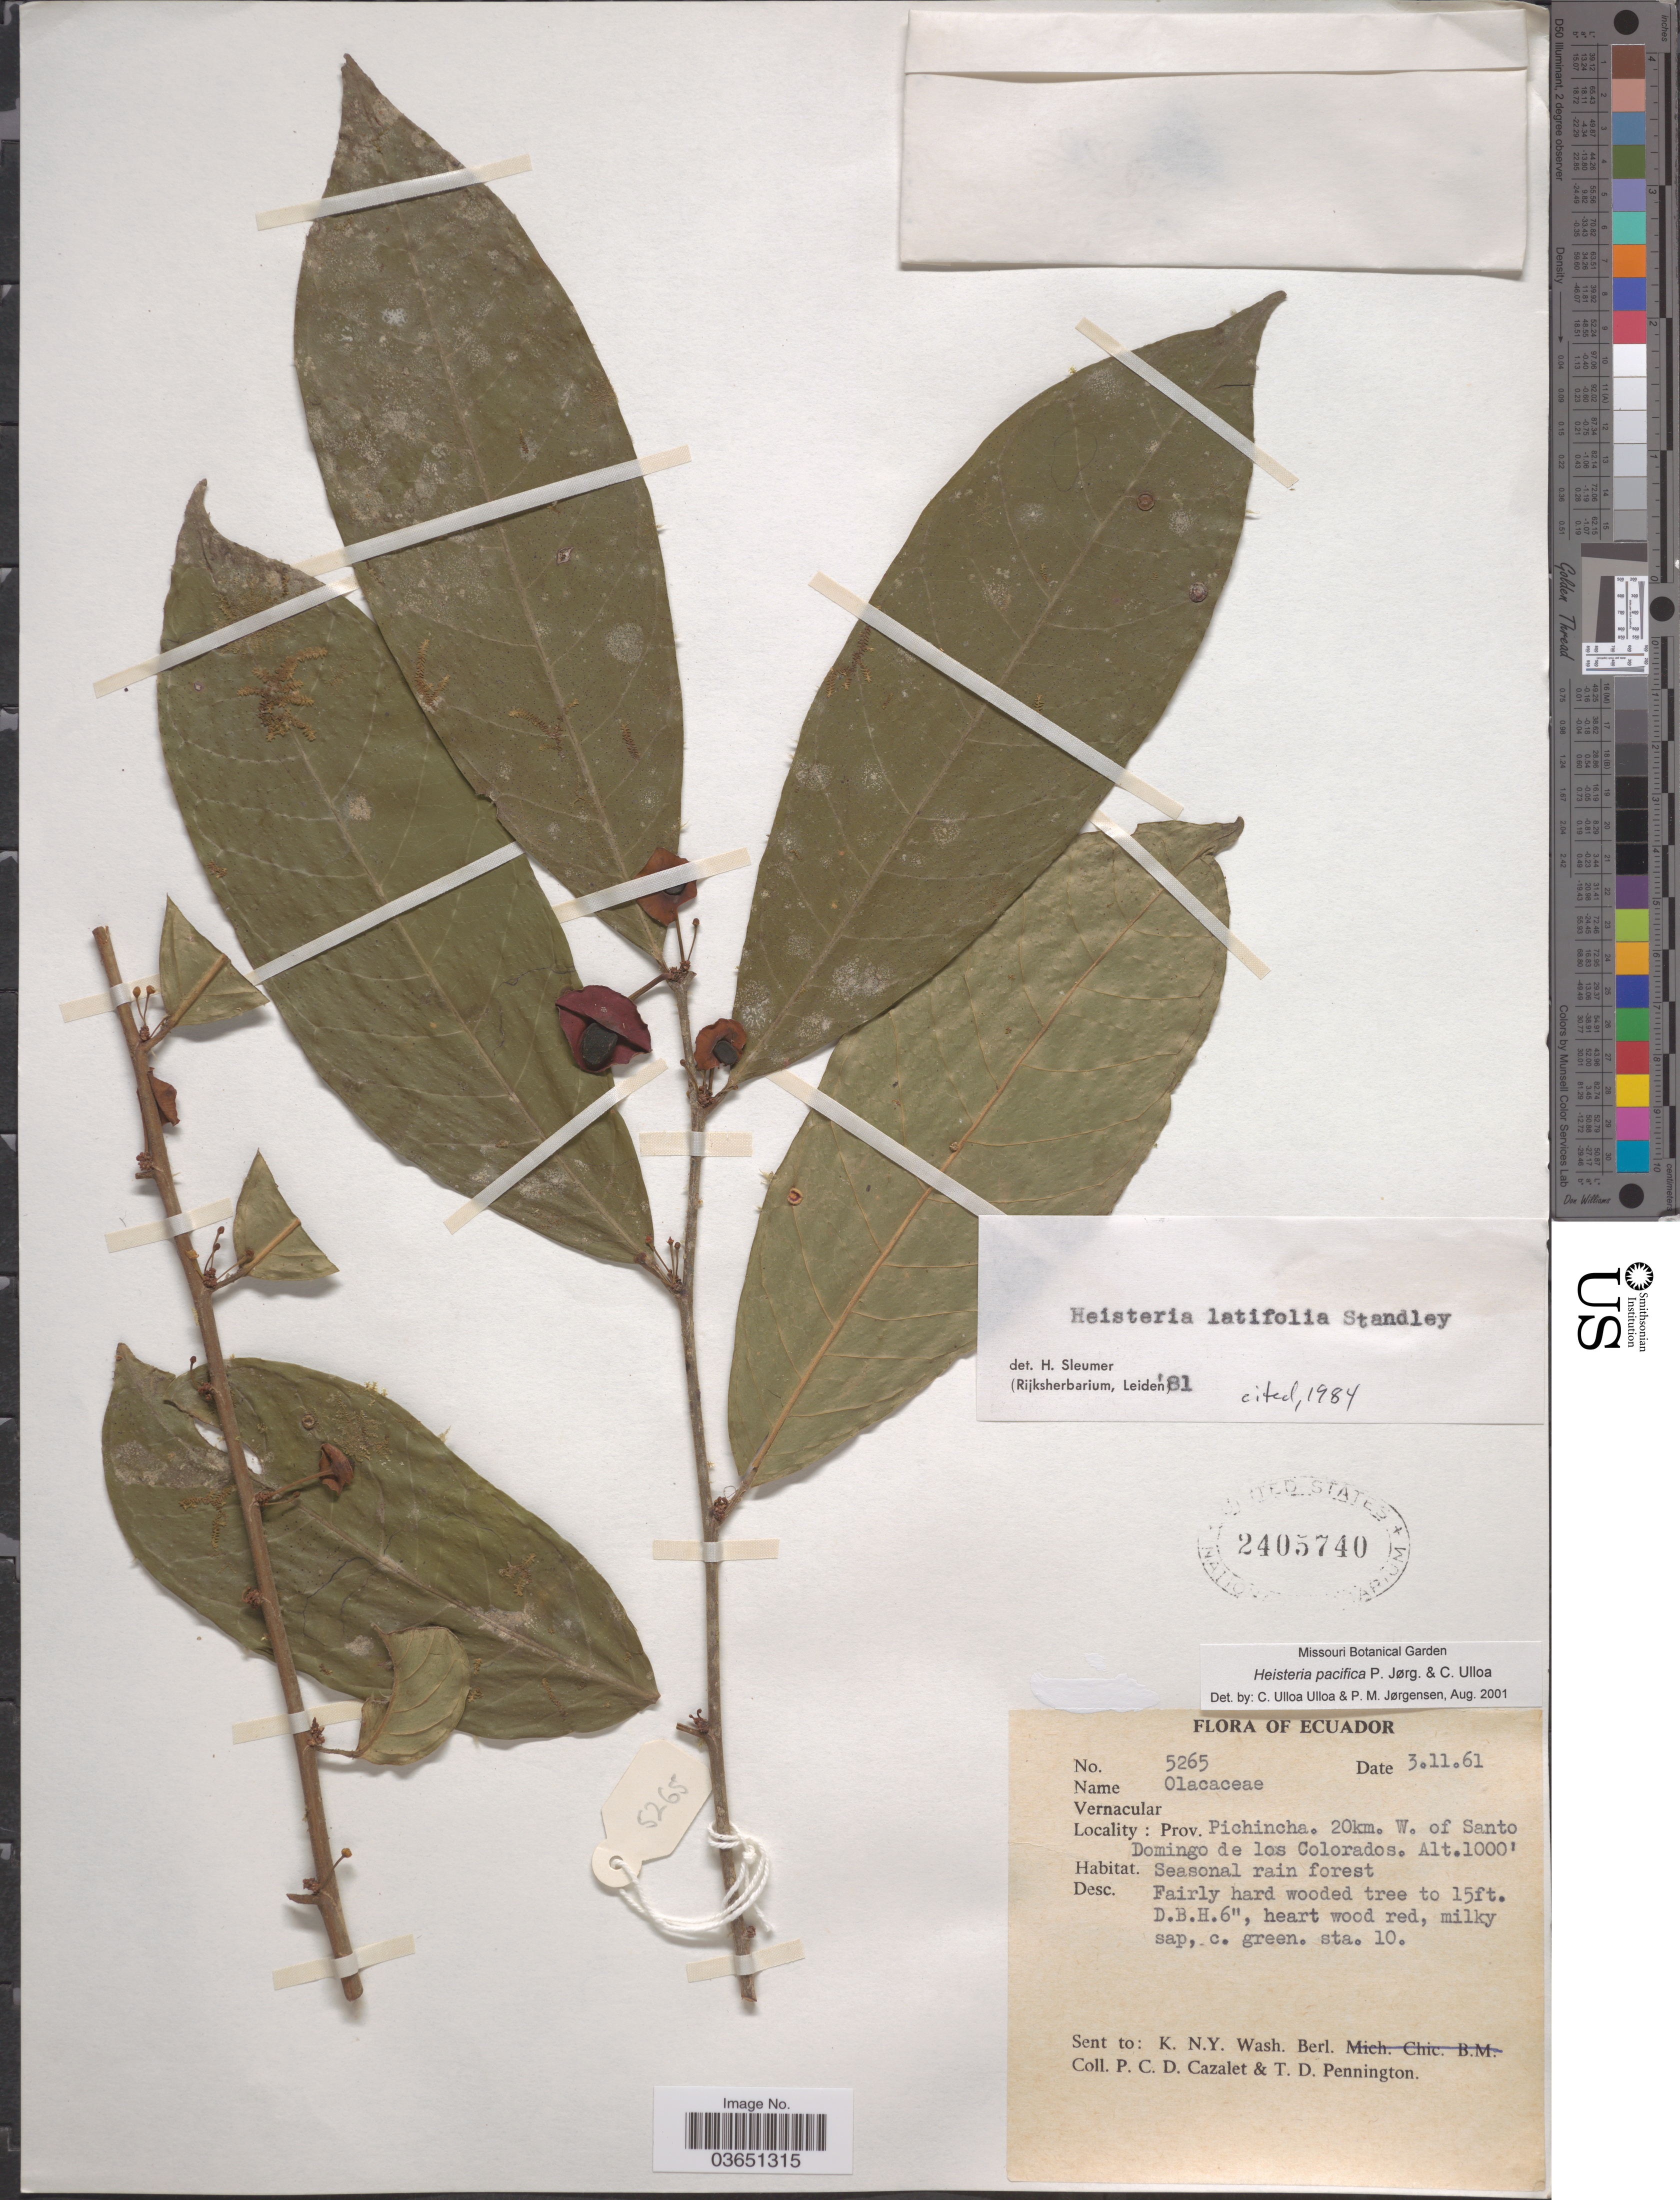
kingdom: Plantae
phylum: Tracheophyta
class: Magnoliopsida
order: Santalales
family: Erythropalaceae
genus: Heisteria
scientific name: Heisteria pacifica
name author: P. Jørg. & C. Ulloa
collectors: P. C. D. Cazalet & T. D. Pennington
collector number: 5265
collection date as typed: Transcribed d/m/y: 3/11/61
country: Ecuador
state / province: Pichincha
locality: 20km. W. of Santo Domingo de los Colorados.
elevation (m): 305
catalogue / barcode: US 2405740